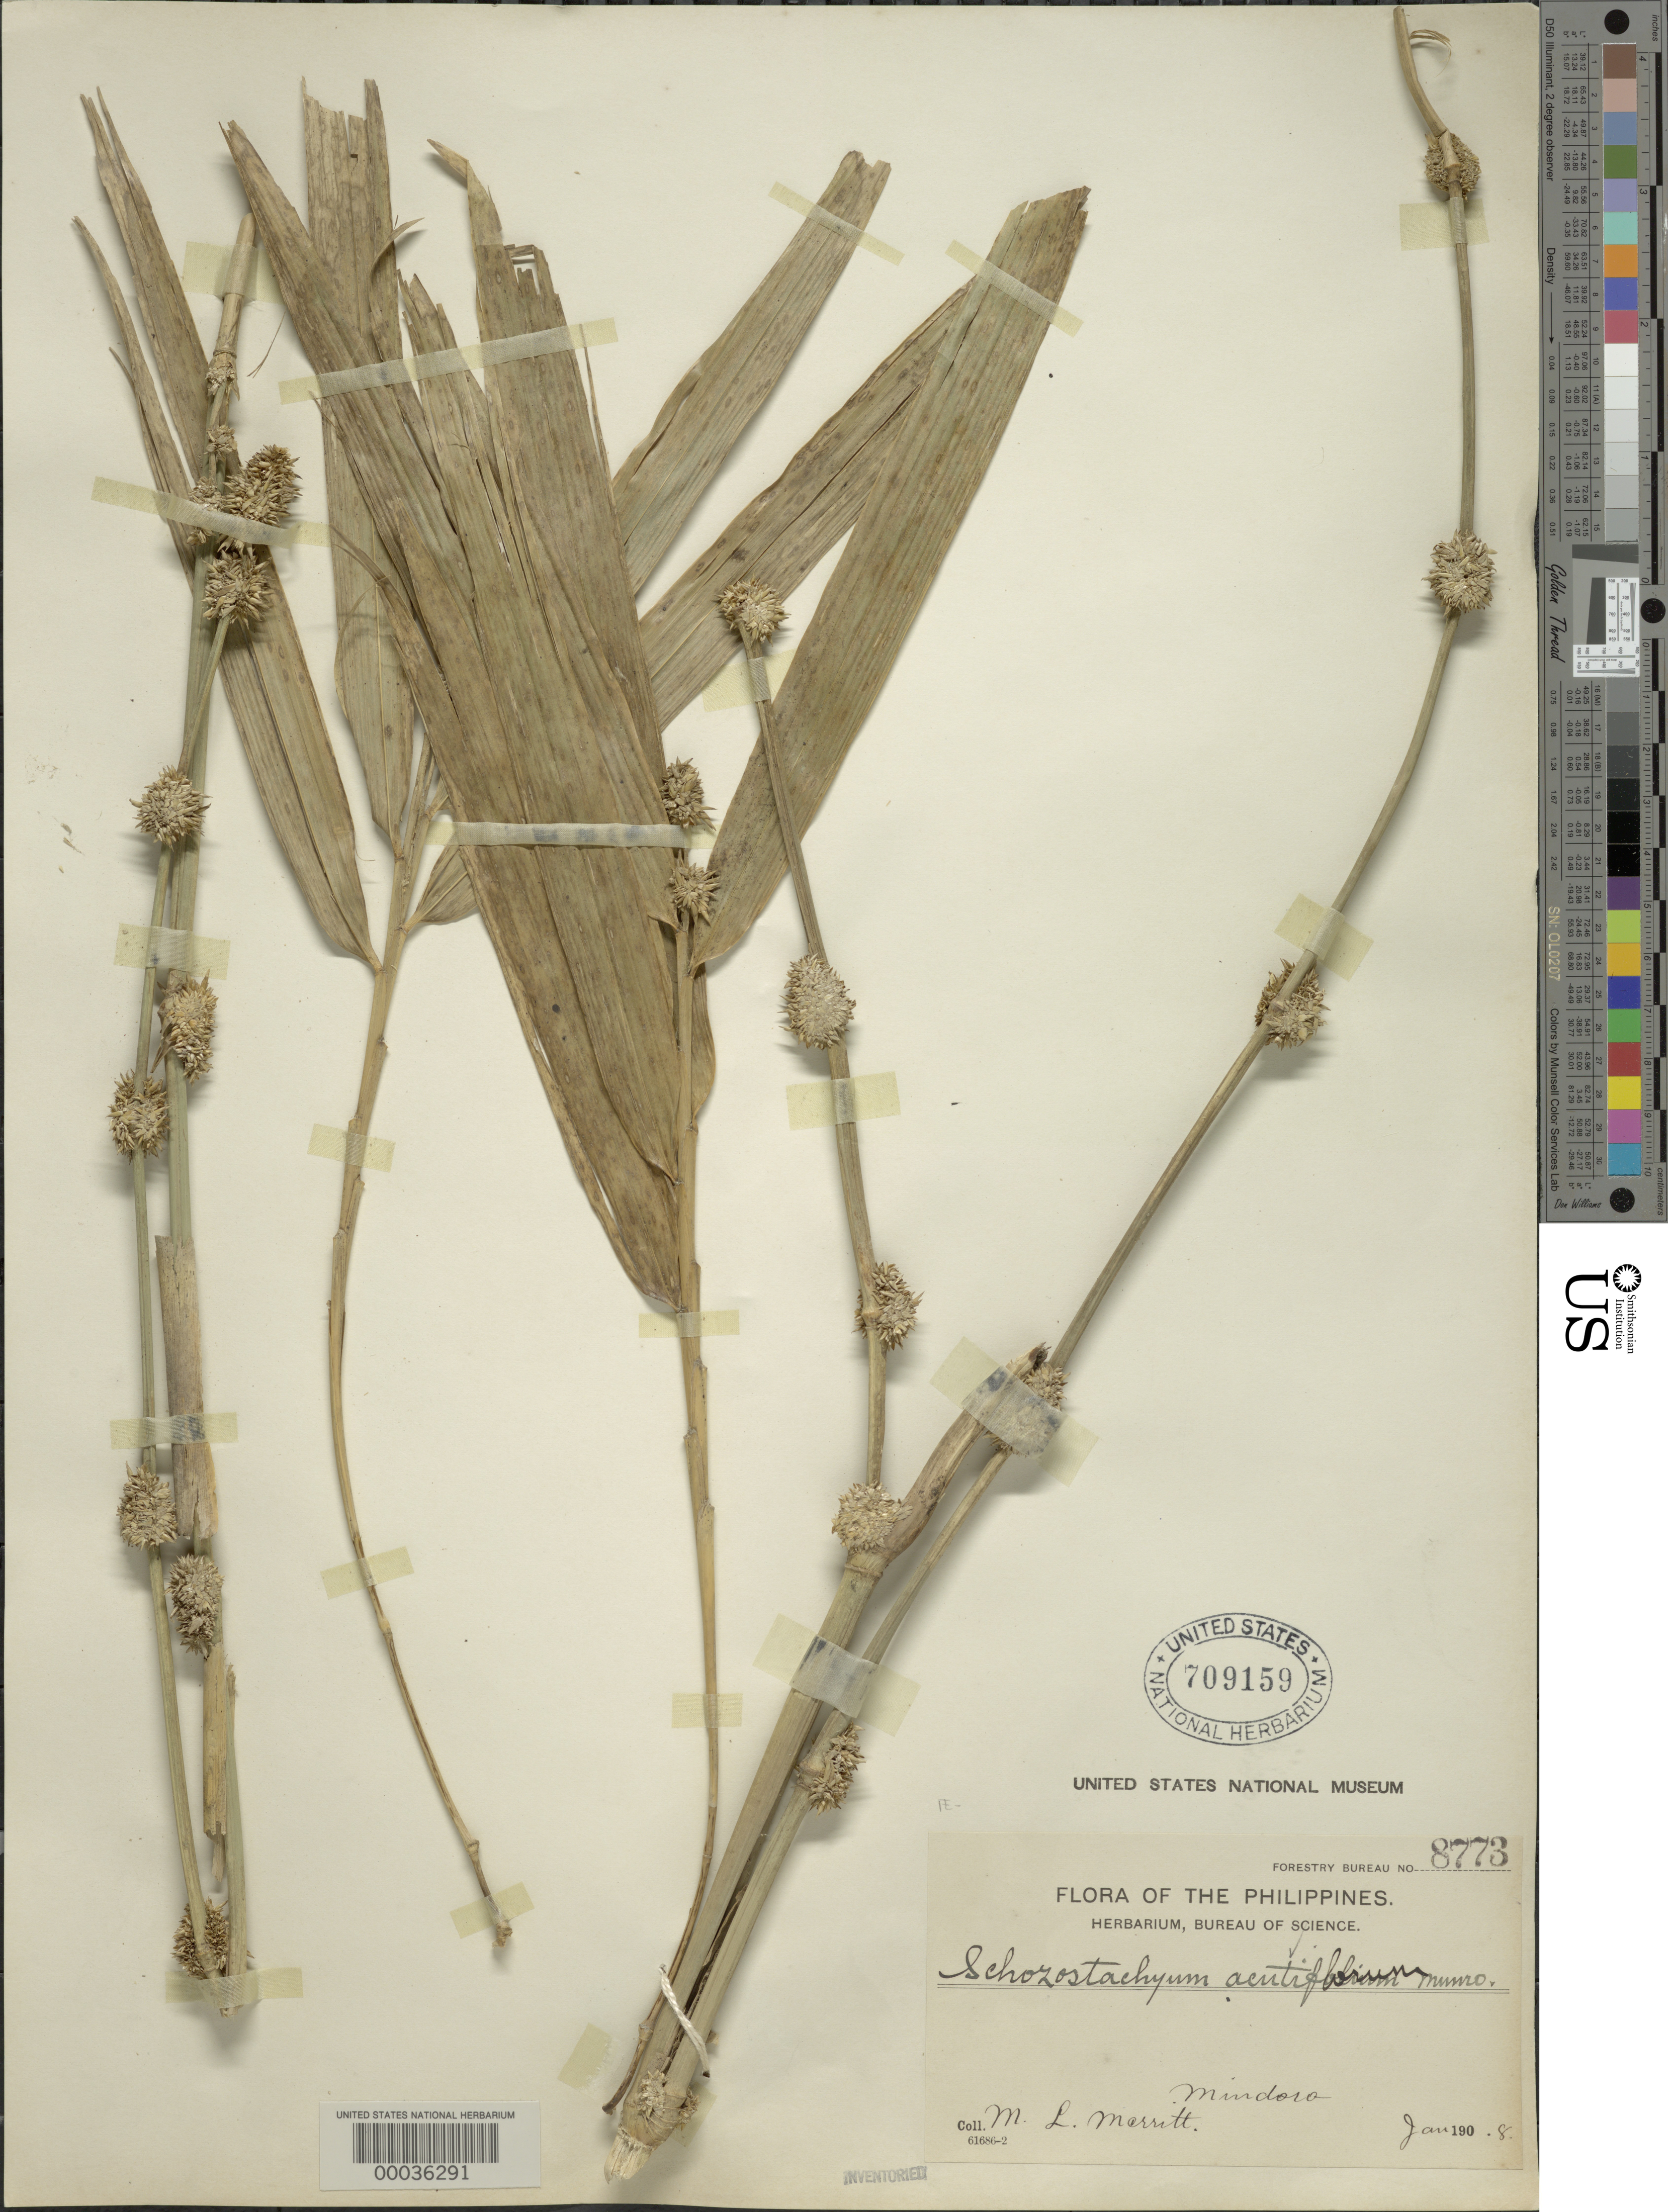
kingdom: Plantae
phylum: Tracheophyta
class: Liliopsida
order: Poales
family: Poaceae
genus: Dinochloa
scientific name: Dinochloa sp.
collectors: M. L. Merritt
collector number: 8773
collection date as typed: Jan 1908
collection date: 1908-01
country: Philippines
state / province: Mimaropa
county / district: Mindoro Occidental / Mindoro Oriental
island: Mindoro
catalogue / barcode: US 709159